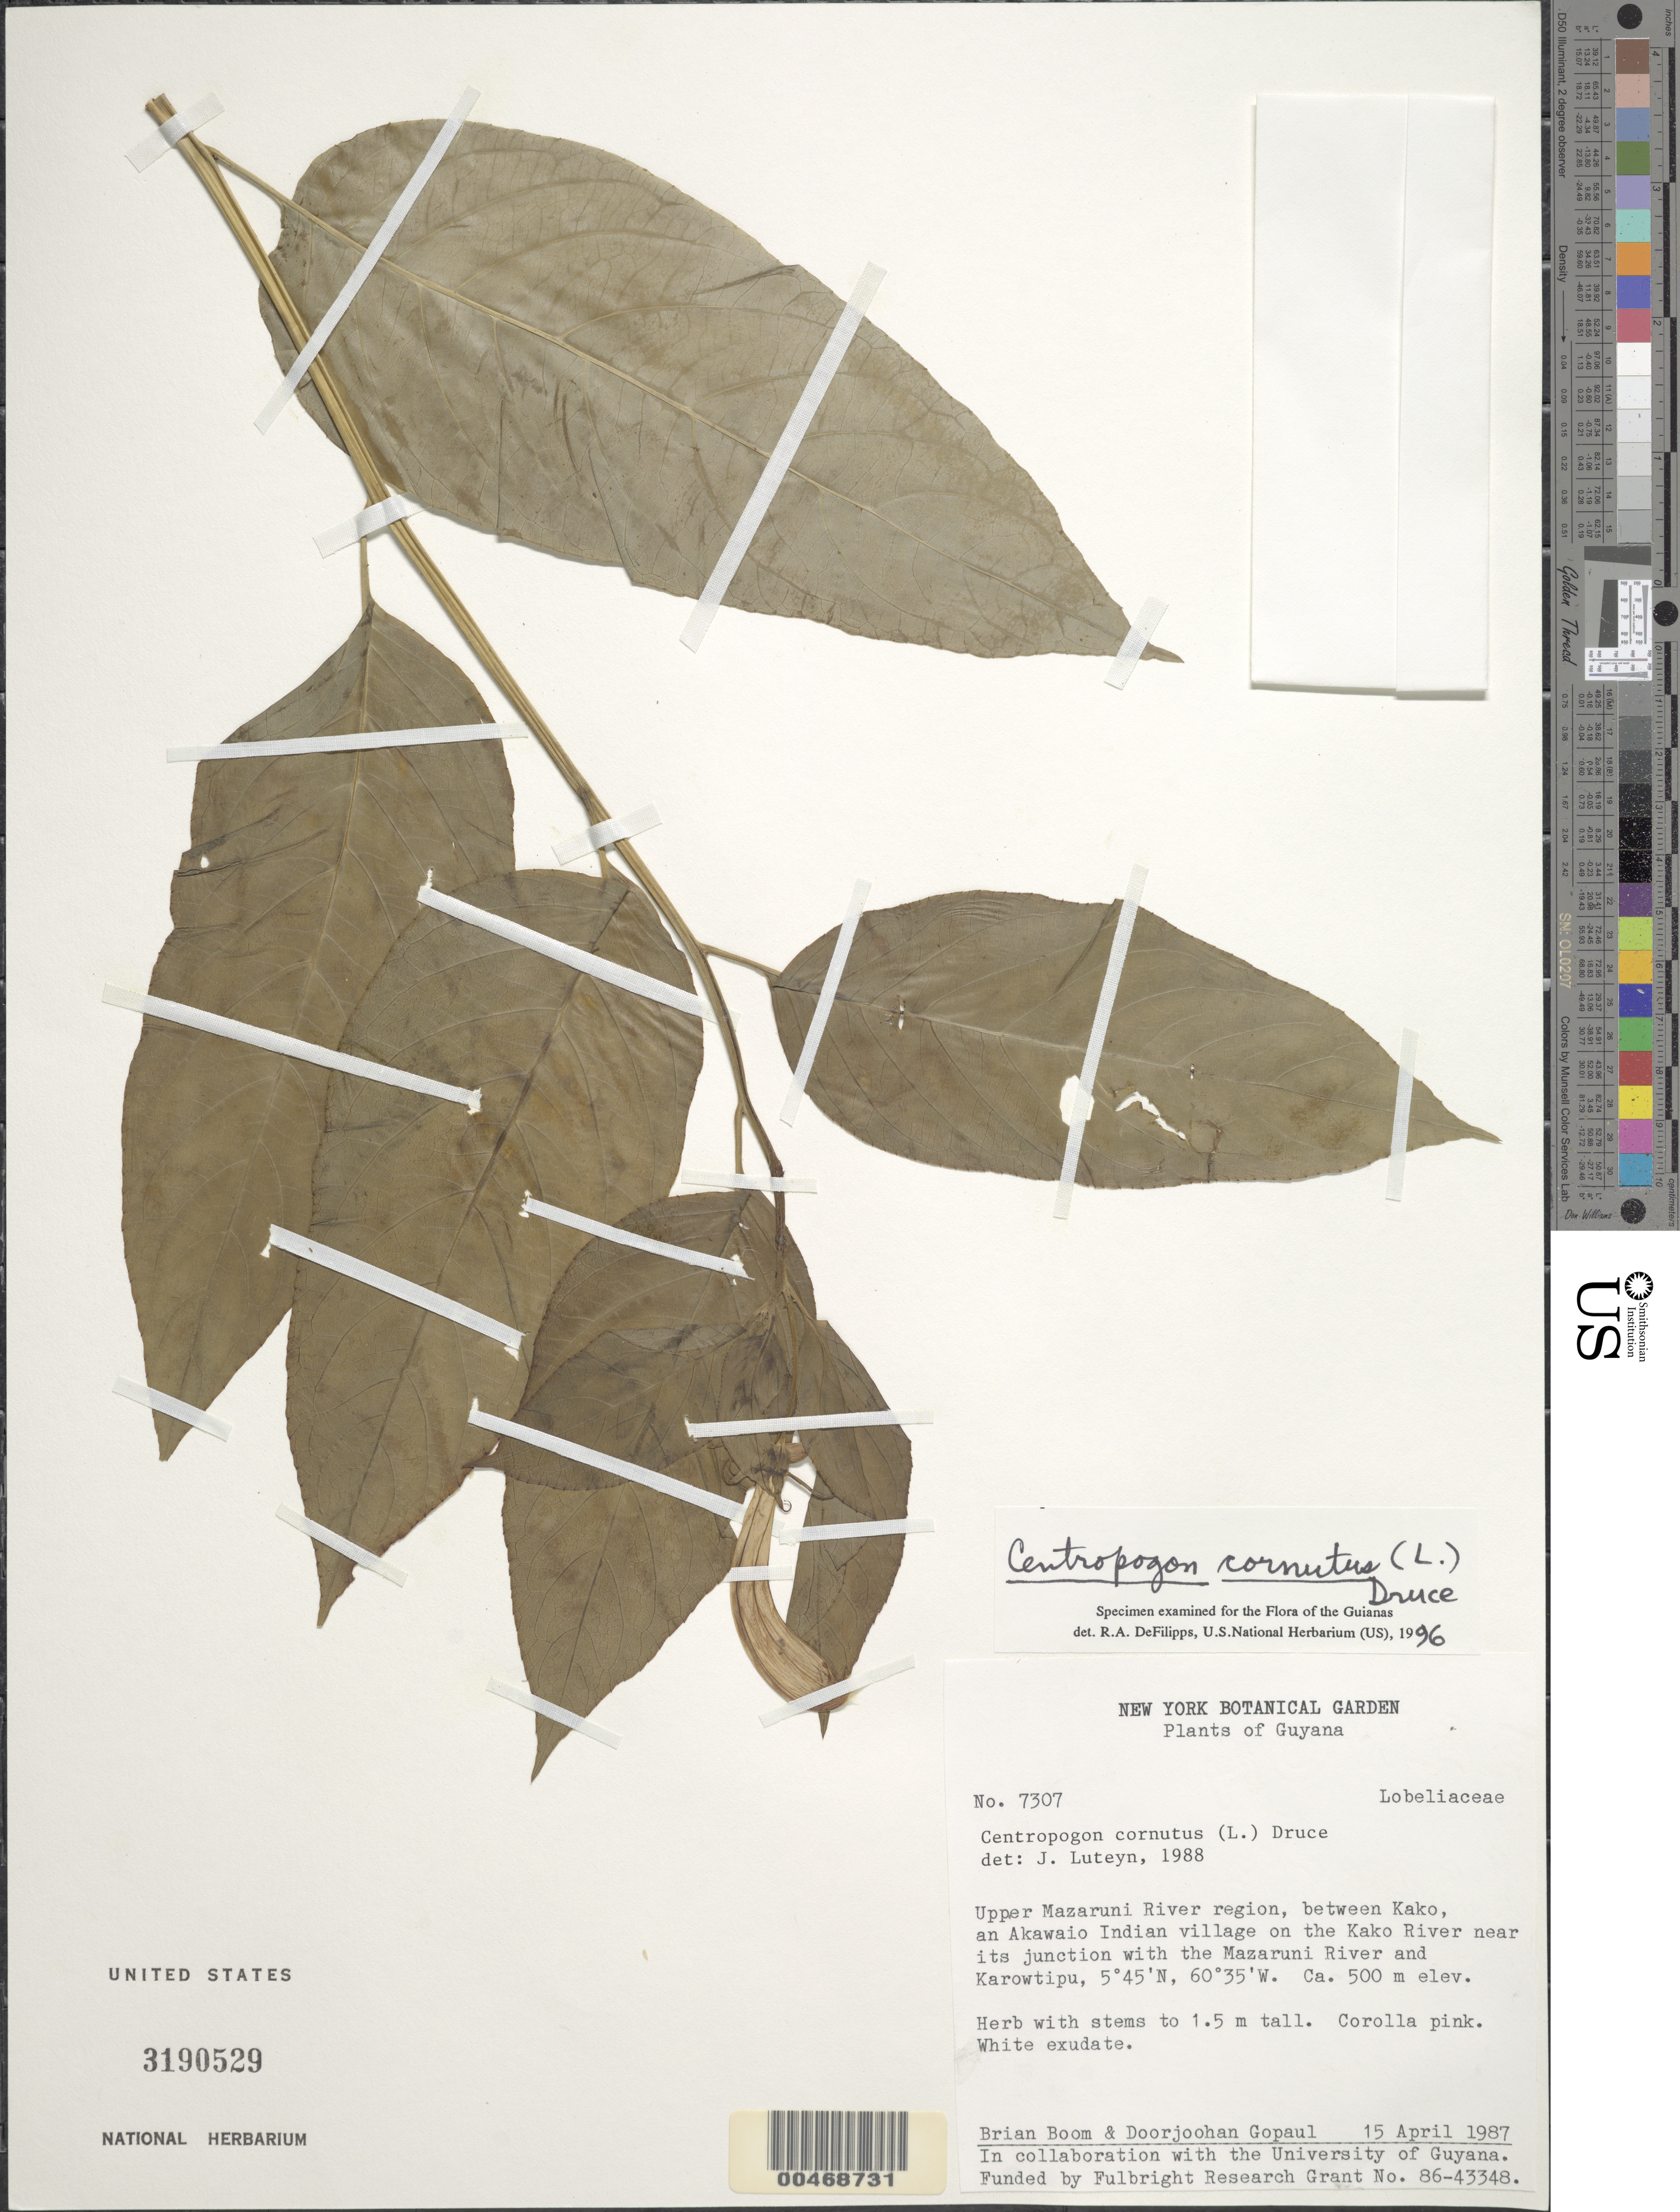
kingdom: Plantae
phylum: Tracheophyta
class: Magnoliopsida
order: Asterales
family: Campanulaceae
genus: Centropogon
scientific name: Centropogon cornutus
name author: (L.) Druce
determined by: DeFilipps, R. A.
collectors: B. M. Boom & D. Gopaul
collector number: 7307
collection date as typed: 15-Apr-87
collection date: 1987-04-15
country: Guyana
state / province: Cuyuni-Mazaruni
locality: Kako Village to Akawaio Indian Village, on Kako R. near jct with Mazaruni R. and Karowtipu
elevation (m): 500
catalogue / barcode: US 3190529